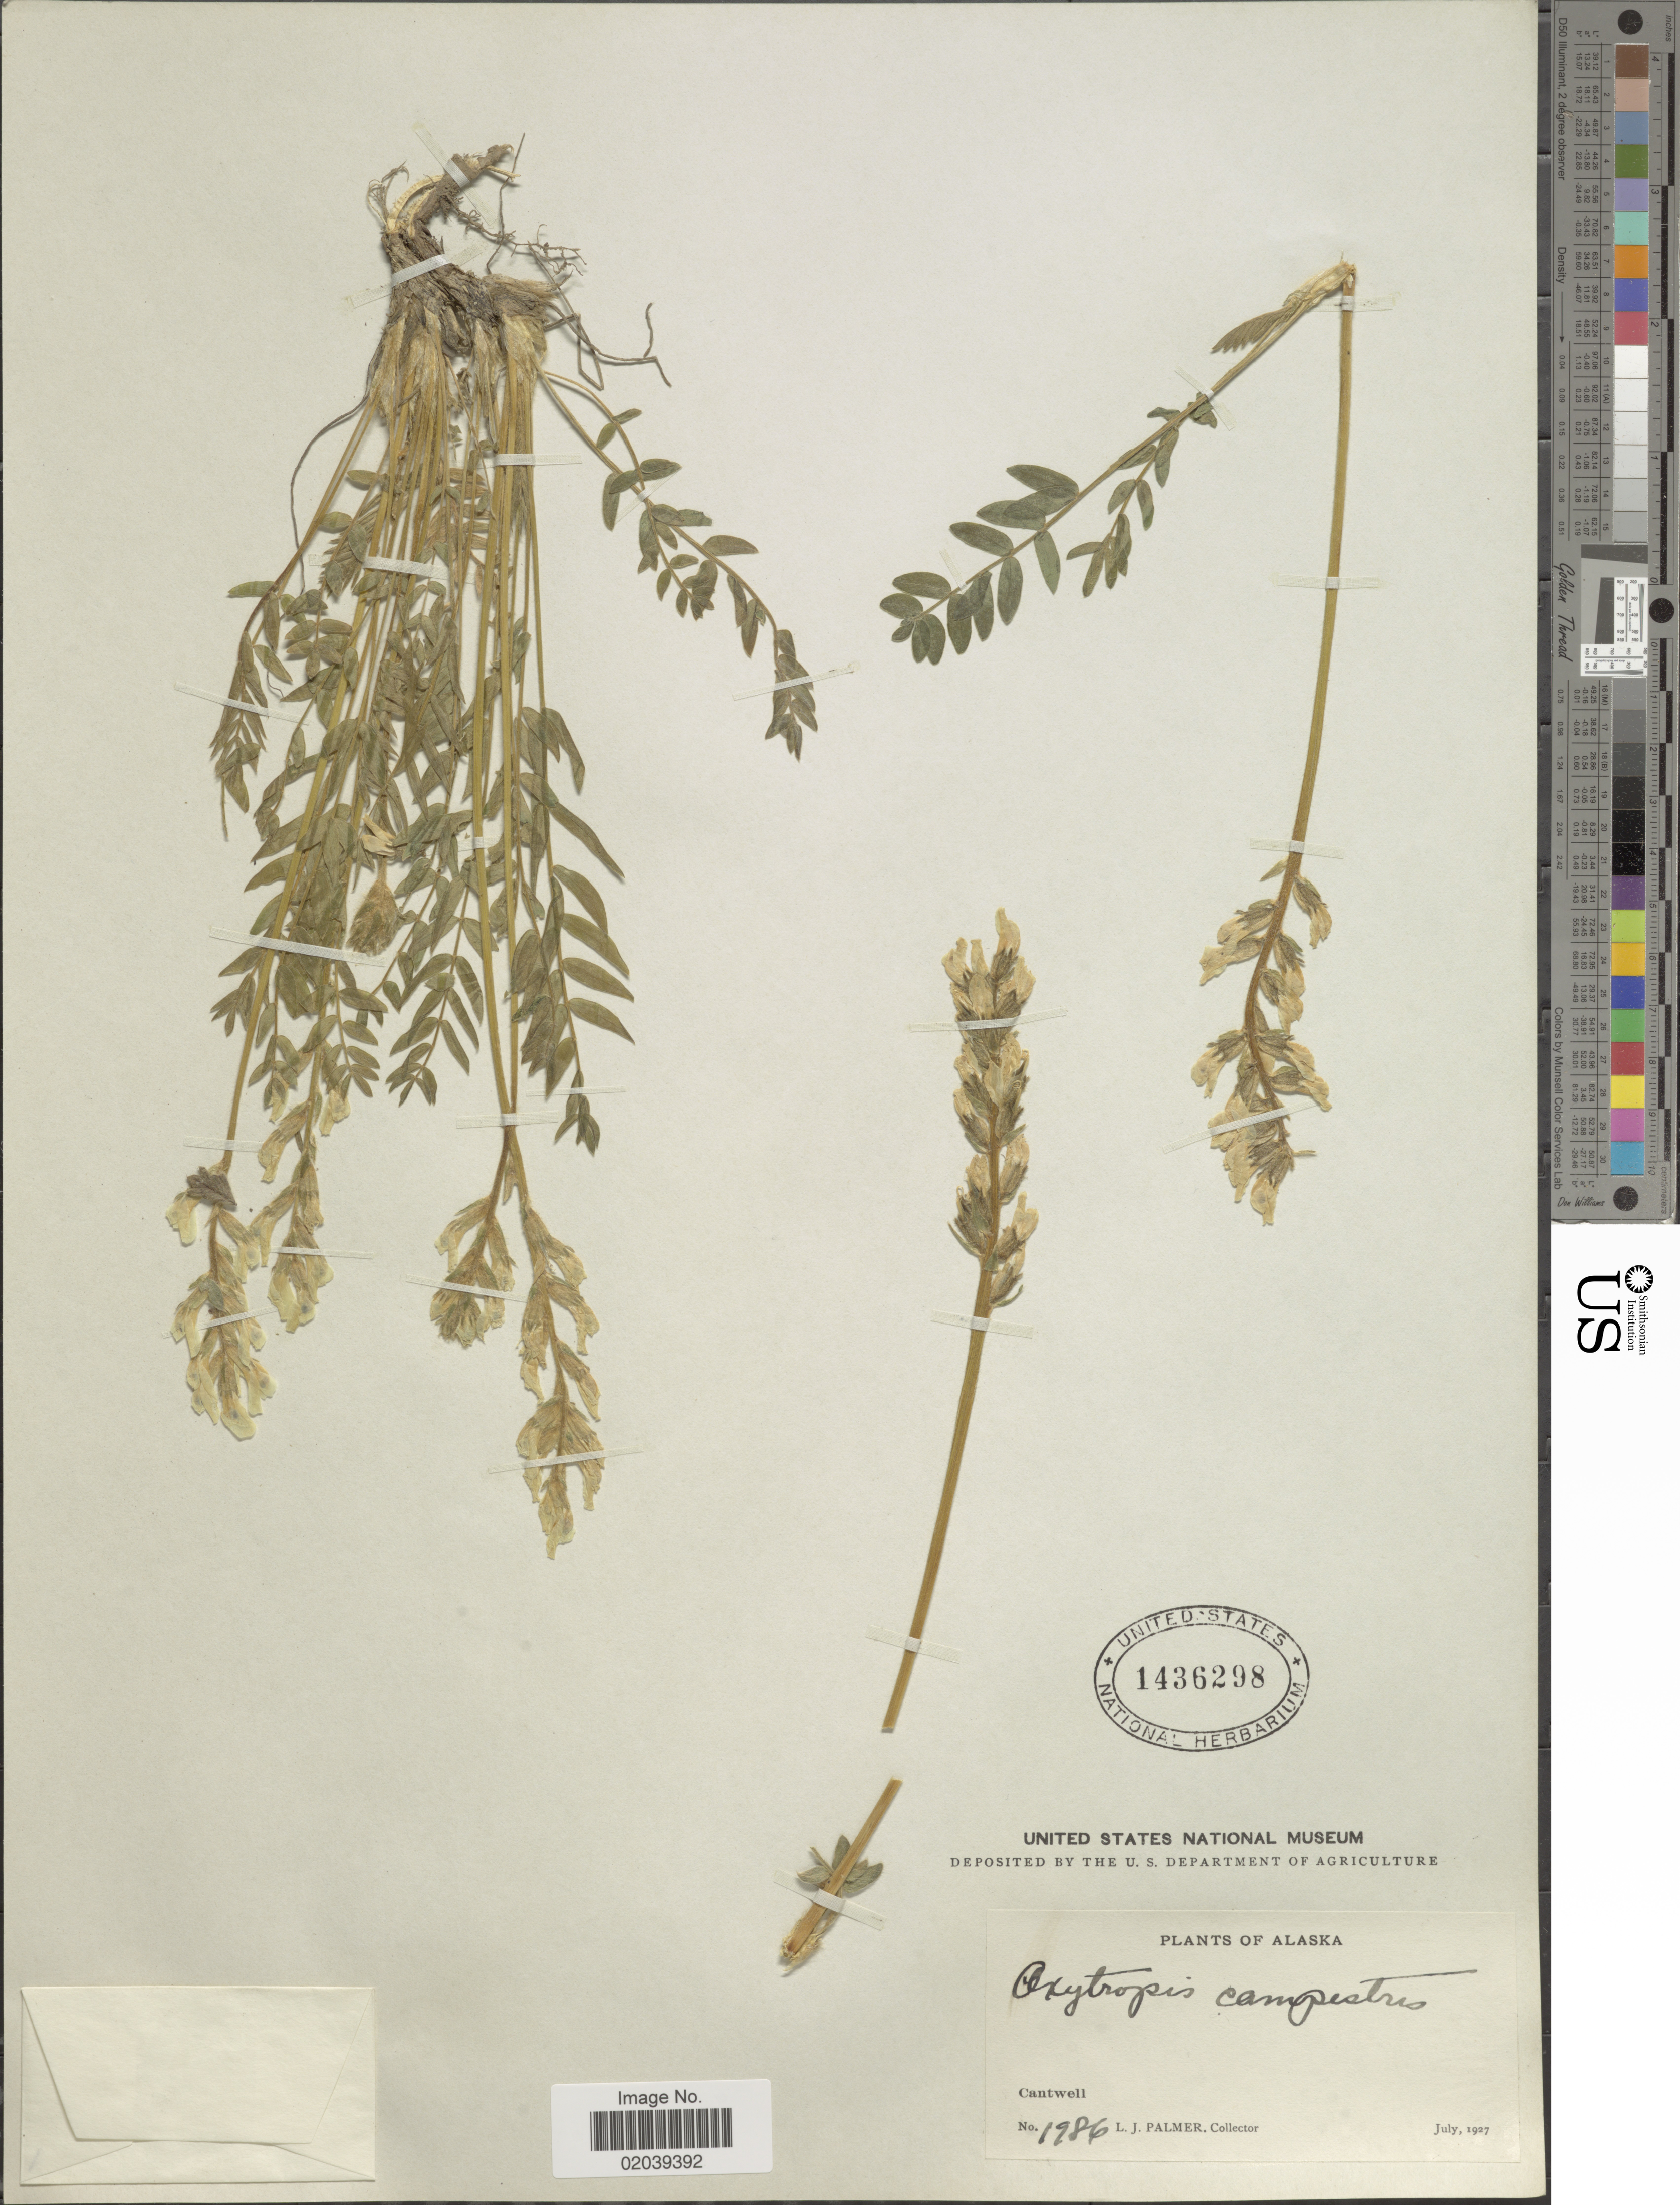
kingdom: Plantae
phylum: Tracheophyta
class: Magnoliopsida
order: Fabales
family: Fabaceae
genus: Oxytropis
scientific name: Oxytropis campestris var. gracilis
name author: (A. Nelson) Barneby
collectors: L. J. Palmer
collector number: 1986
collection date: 1927-07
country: United States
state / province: Alaska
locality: Cantwell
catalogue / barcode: US 1436298